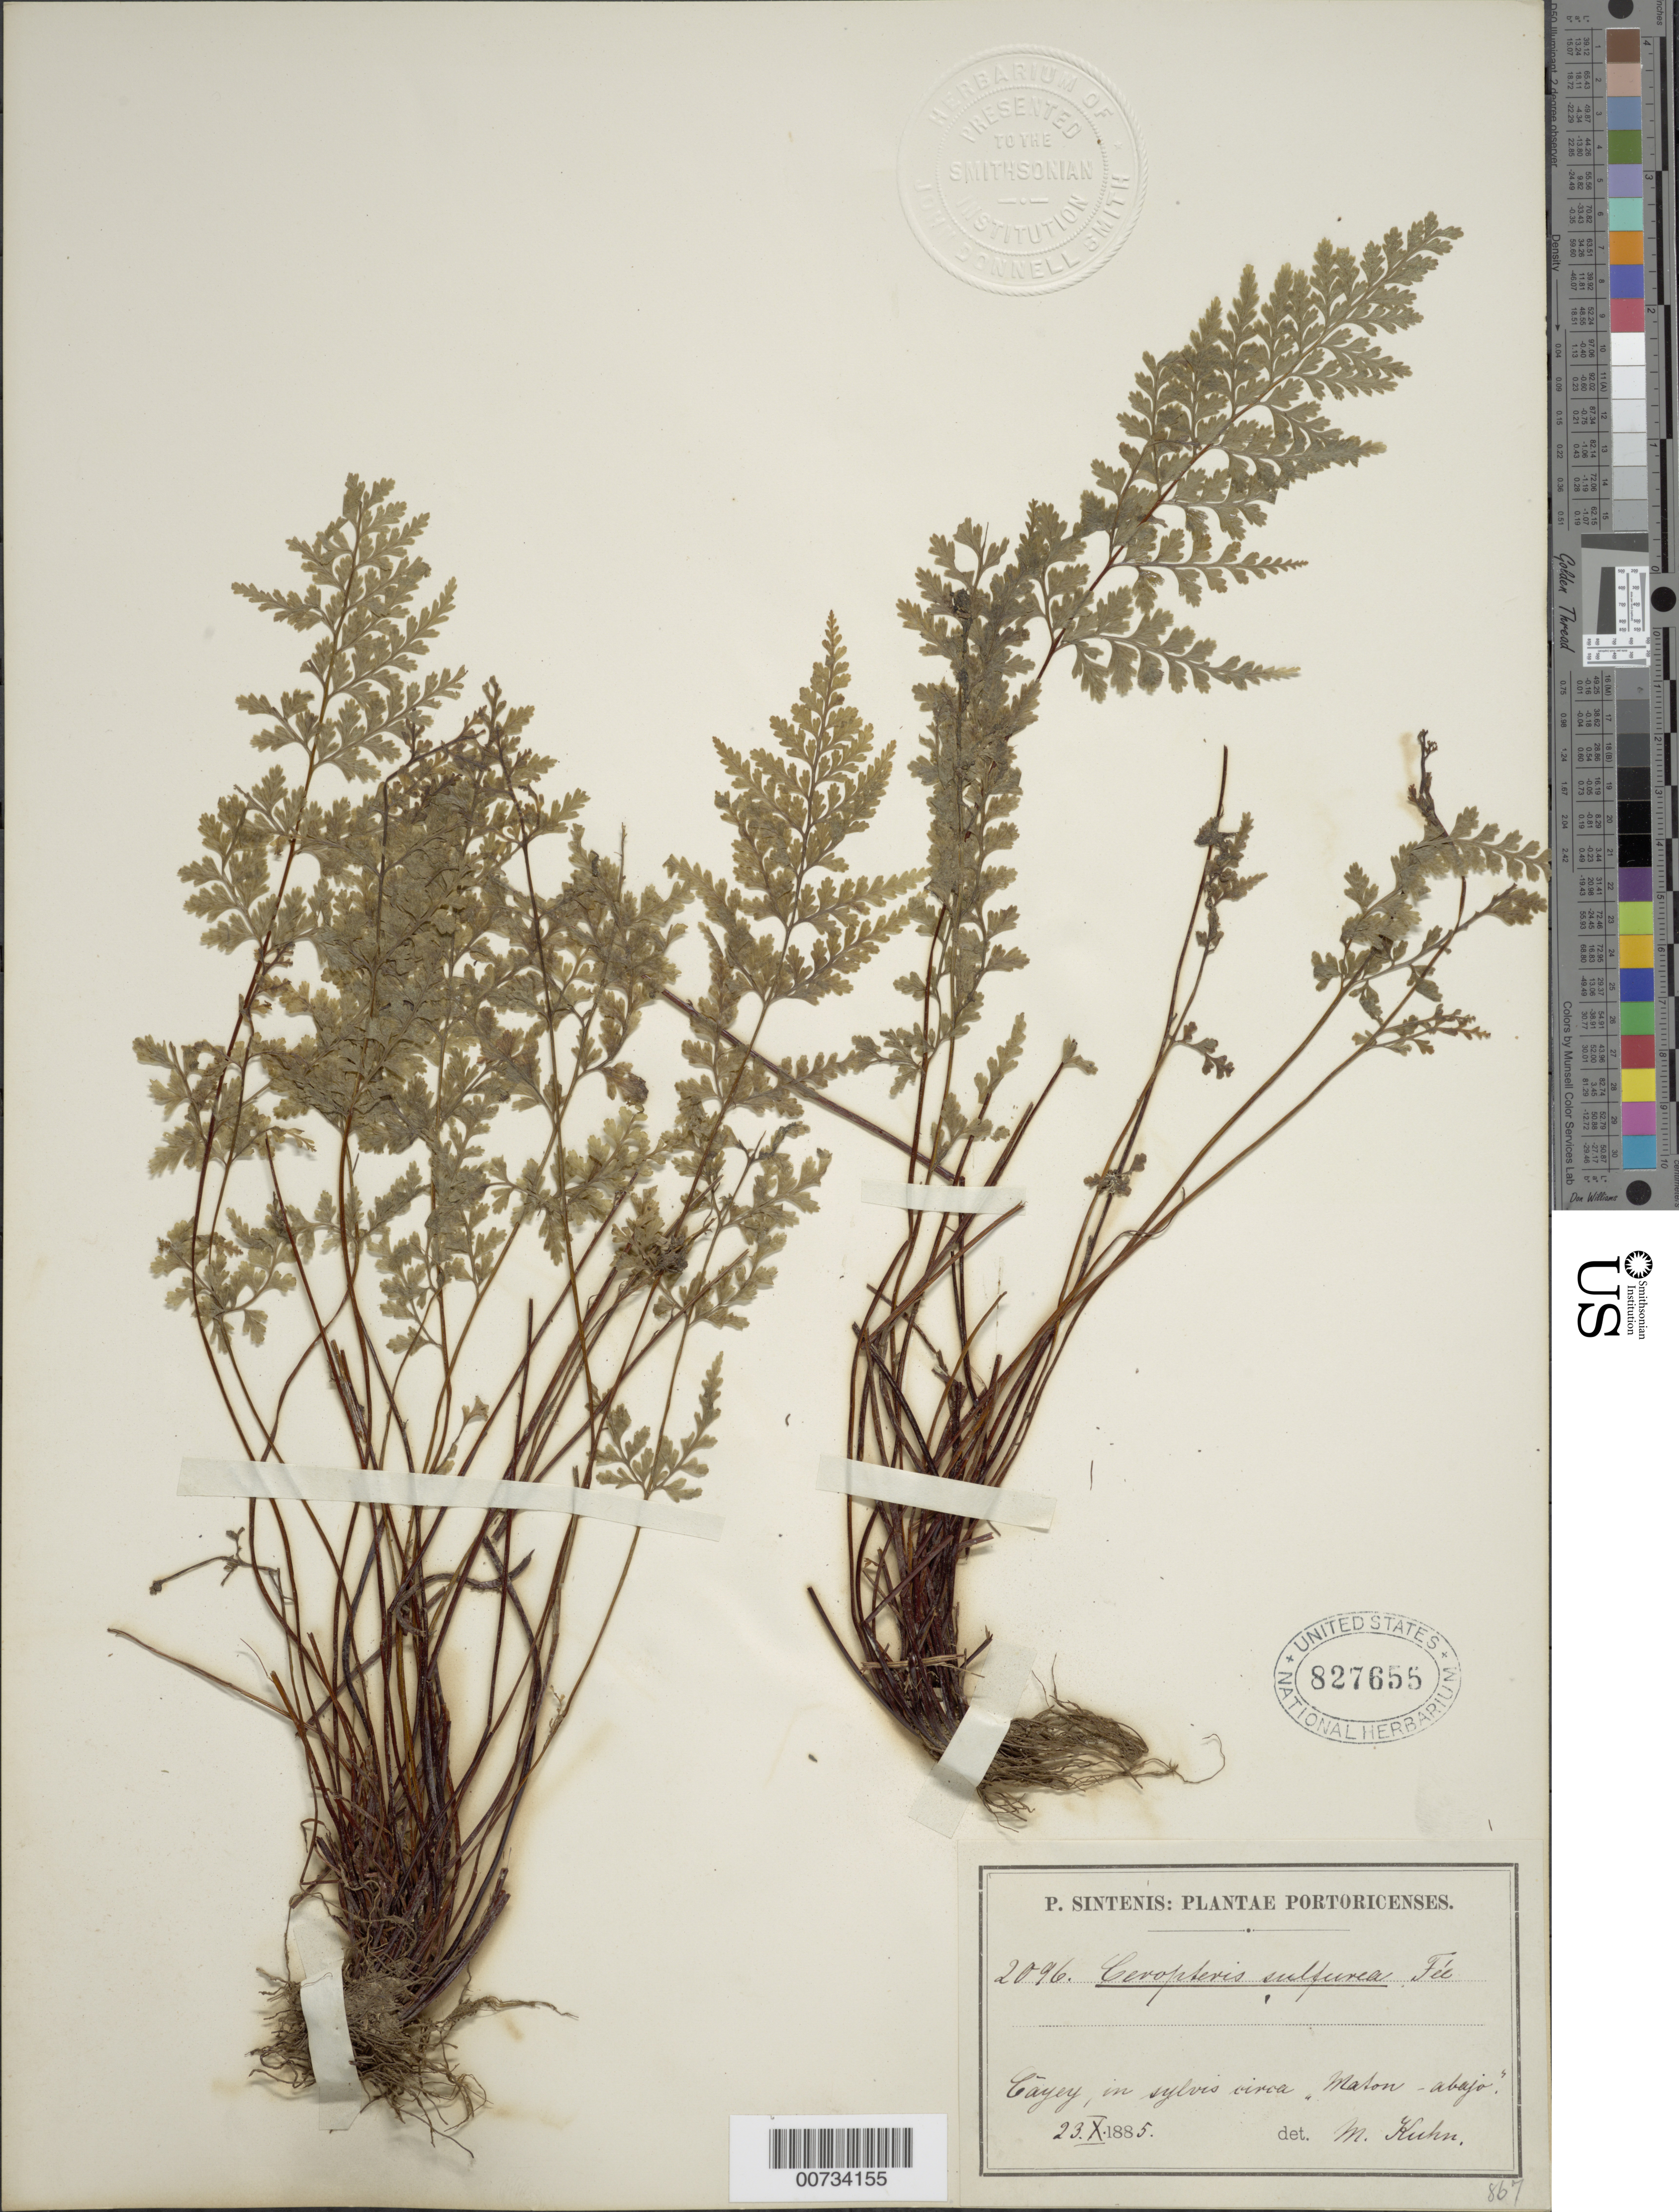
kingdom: Plantae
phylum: Tracheophyta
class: Polypodiopsida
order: Polypodiales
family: Pteridaceae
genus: Pityrogramma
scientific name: Pityrogramma sulphurea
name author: (Sw.) Maxon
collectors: P. Sintenis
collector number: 2096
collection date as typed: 23 Oct 1885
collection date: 1885-10-23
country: Puerto Rico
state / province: Cayey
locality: Cayey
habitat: In sylvis circa Maton-abajo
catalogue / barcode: US 827655